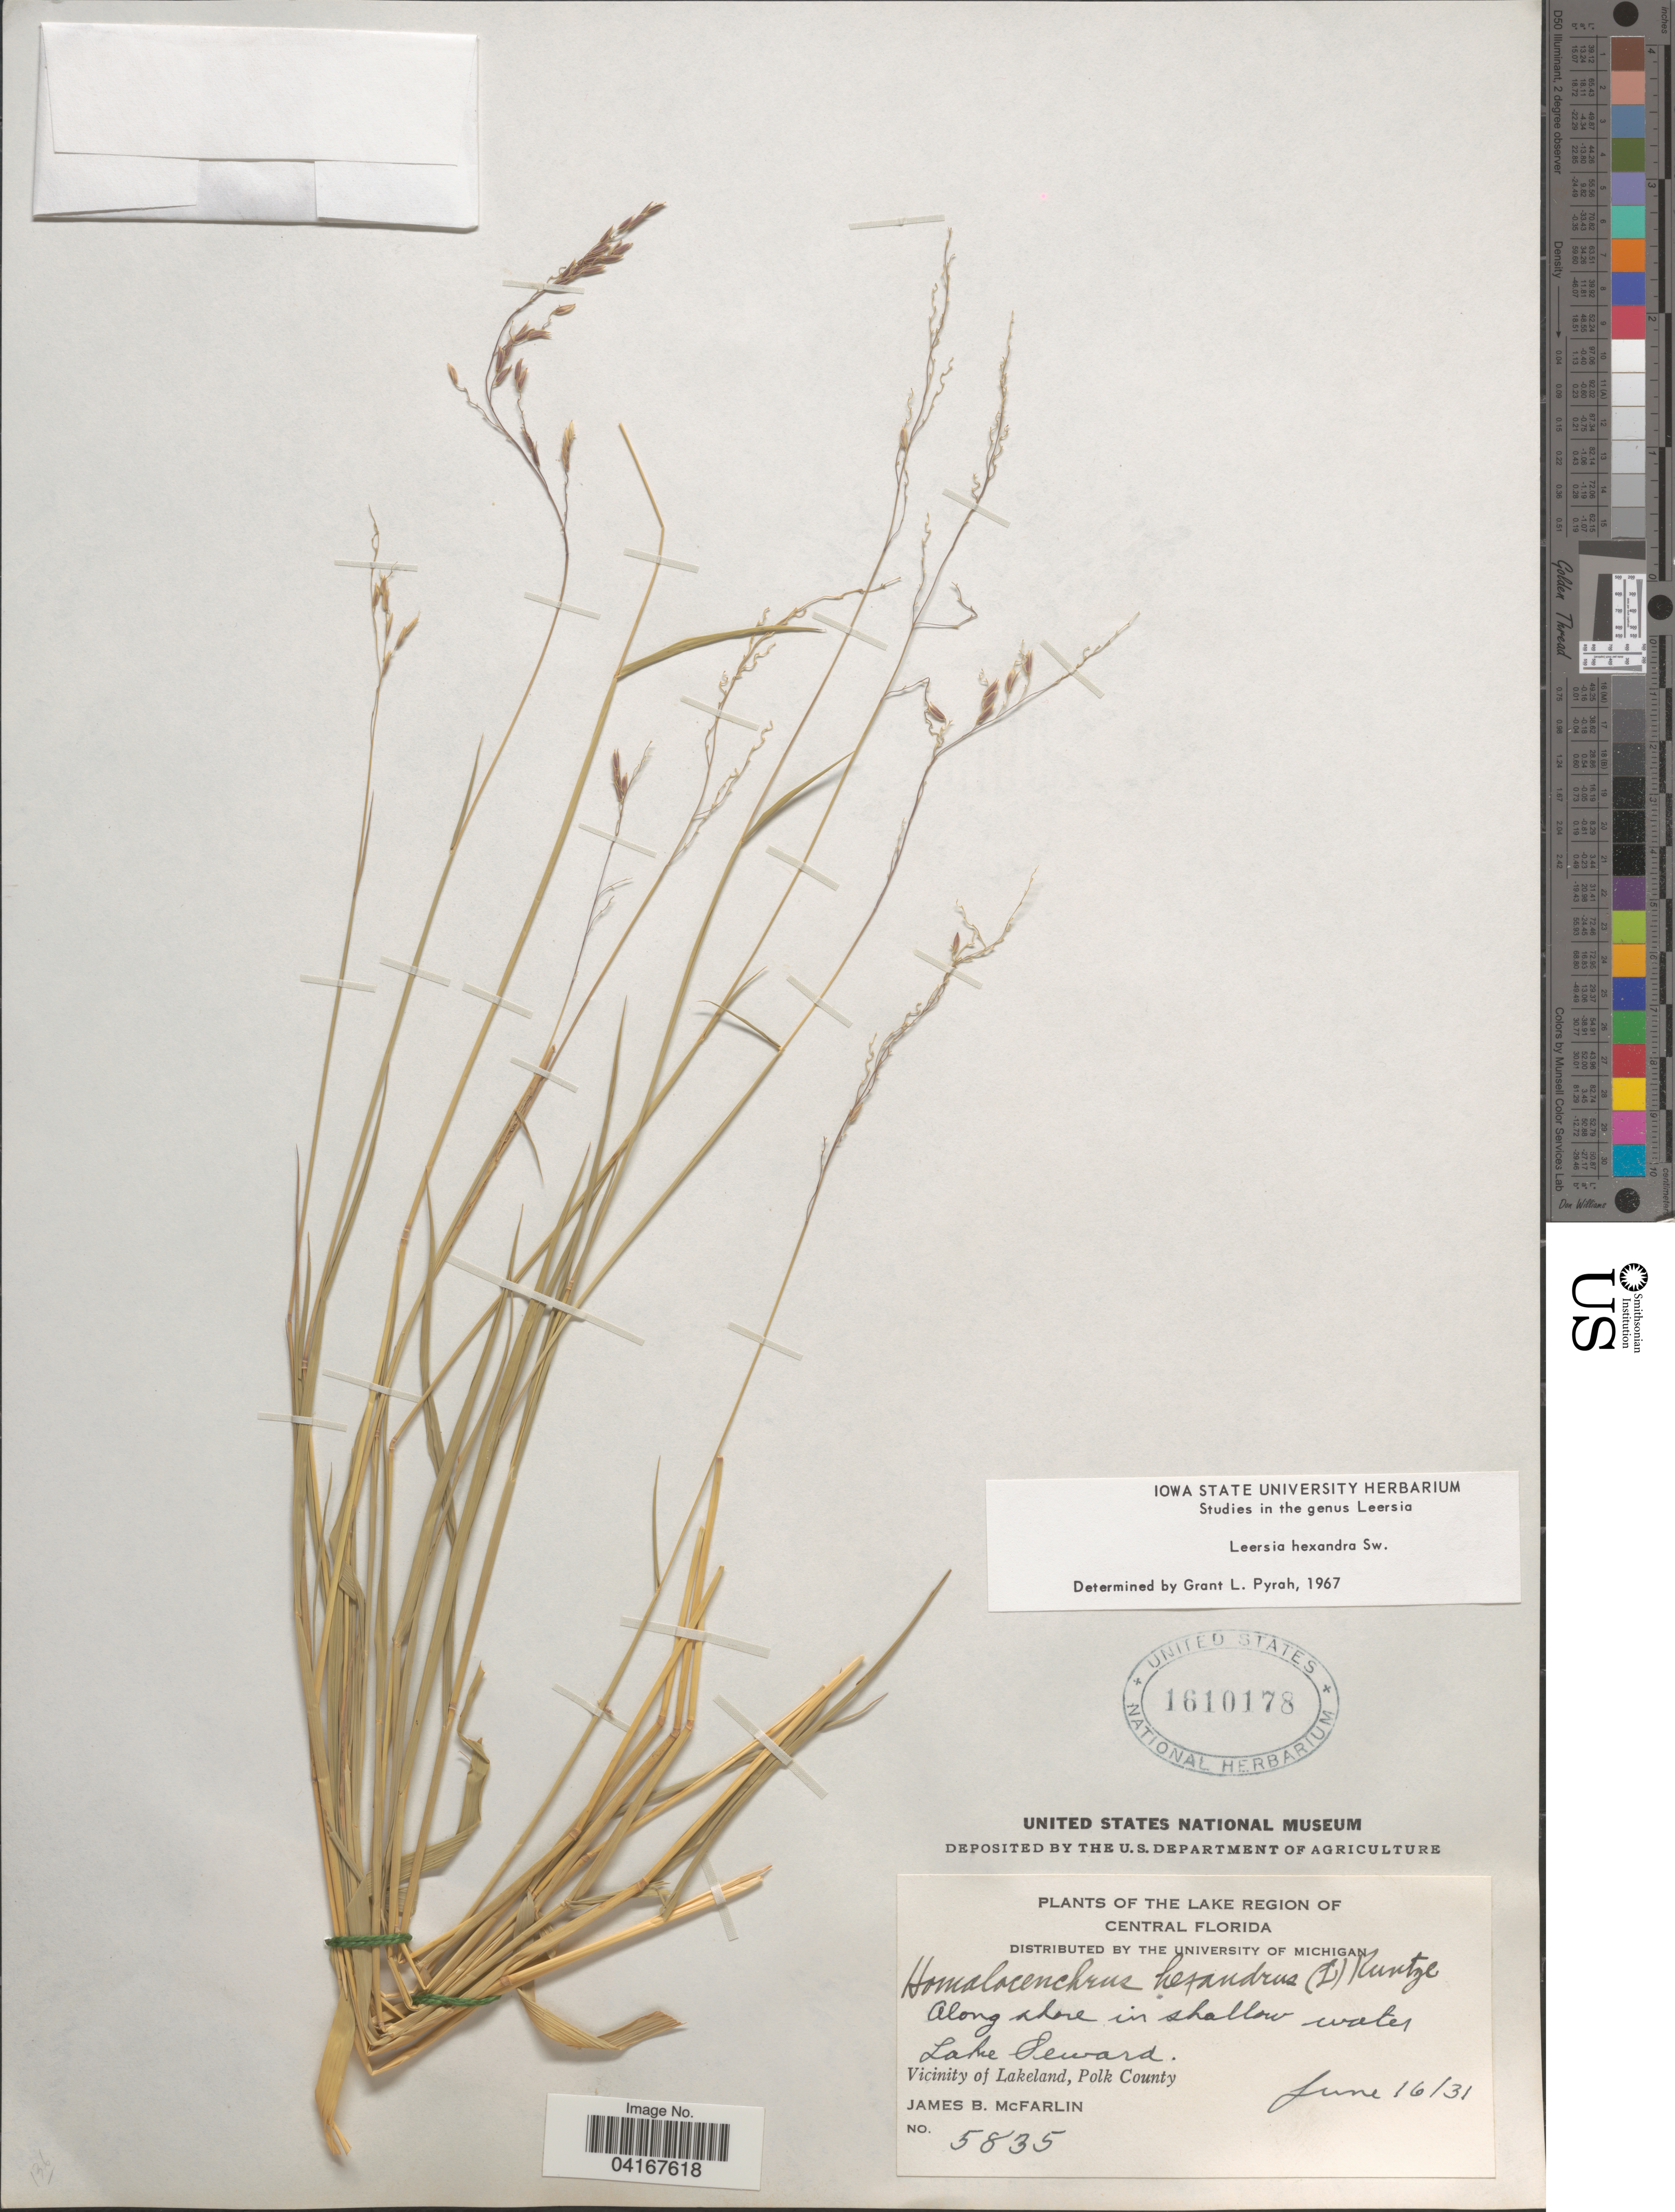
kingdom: Plantae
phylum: Tracheophyta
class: Liliopsida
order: Poales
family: Poaceae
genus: Leersia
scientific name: Leersia hexandra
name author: Sw.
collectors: J. McFarlin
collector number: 5835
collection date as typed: Transcribed d/m/y: 16/6/31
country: United States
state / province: Florida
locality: The Lake Region of Central Florida. Lake Seward. Vicinity of Lakeland, Polk County.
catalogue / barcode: US 1610178